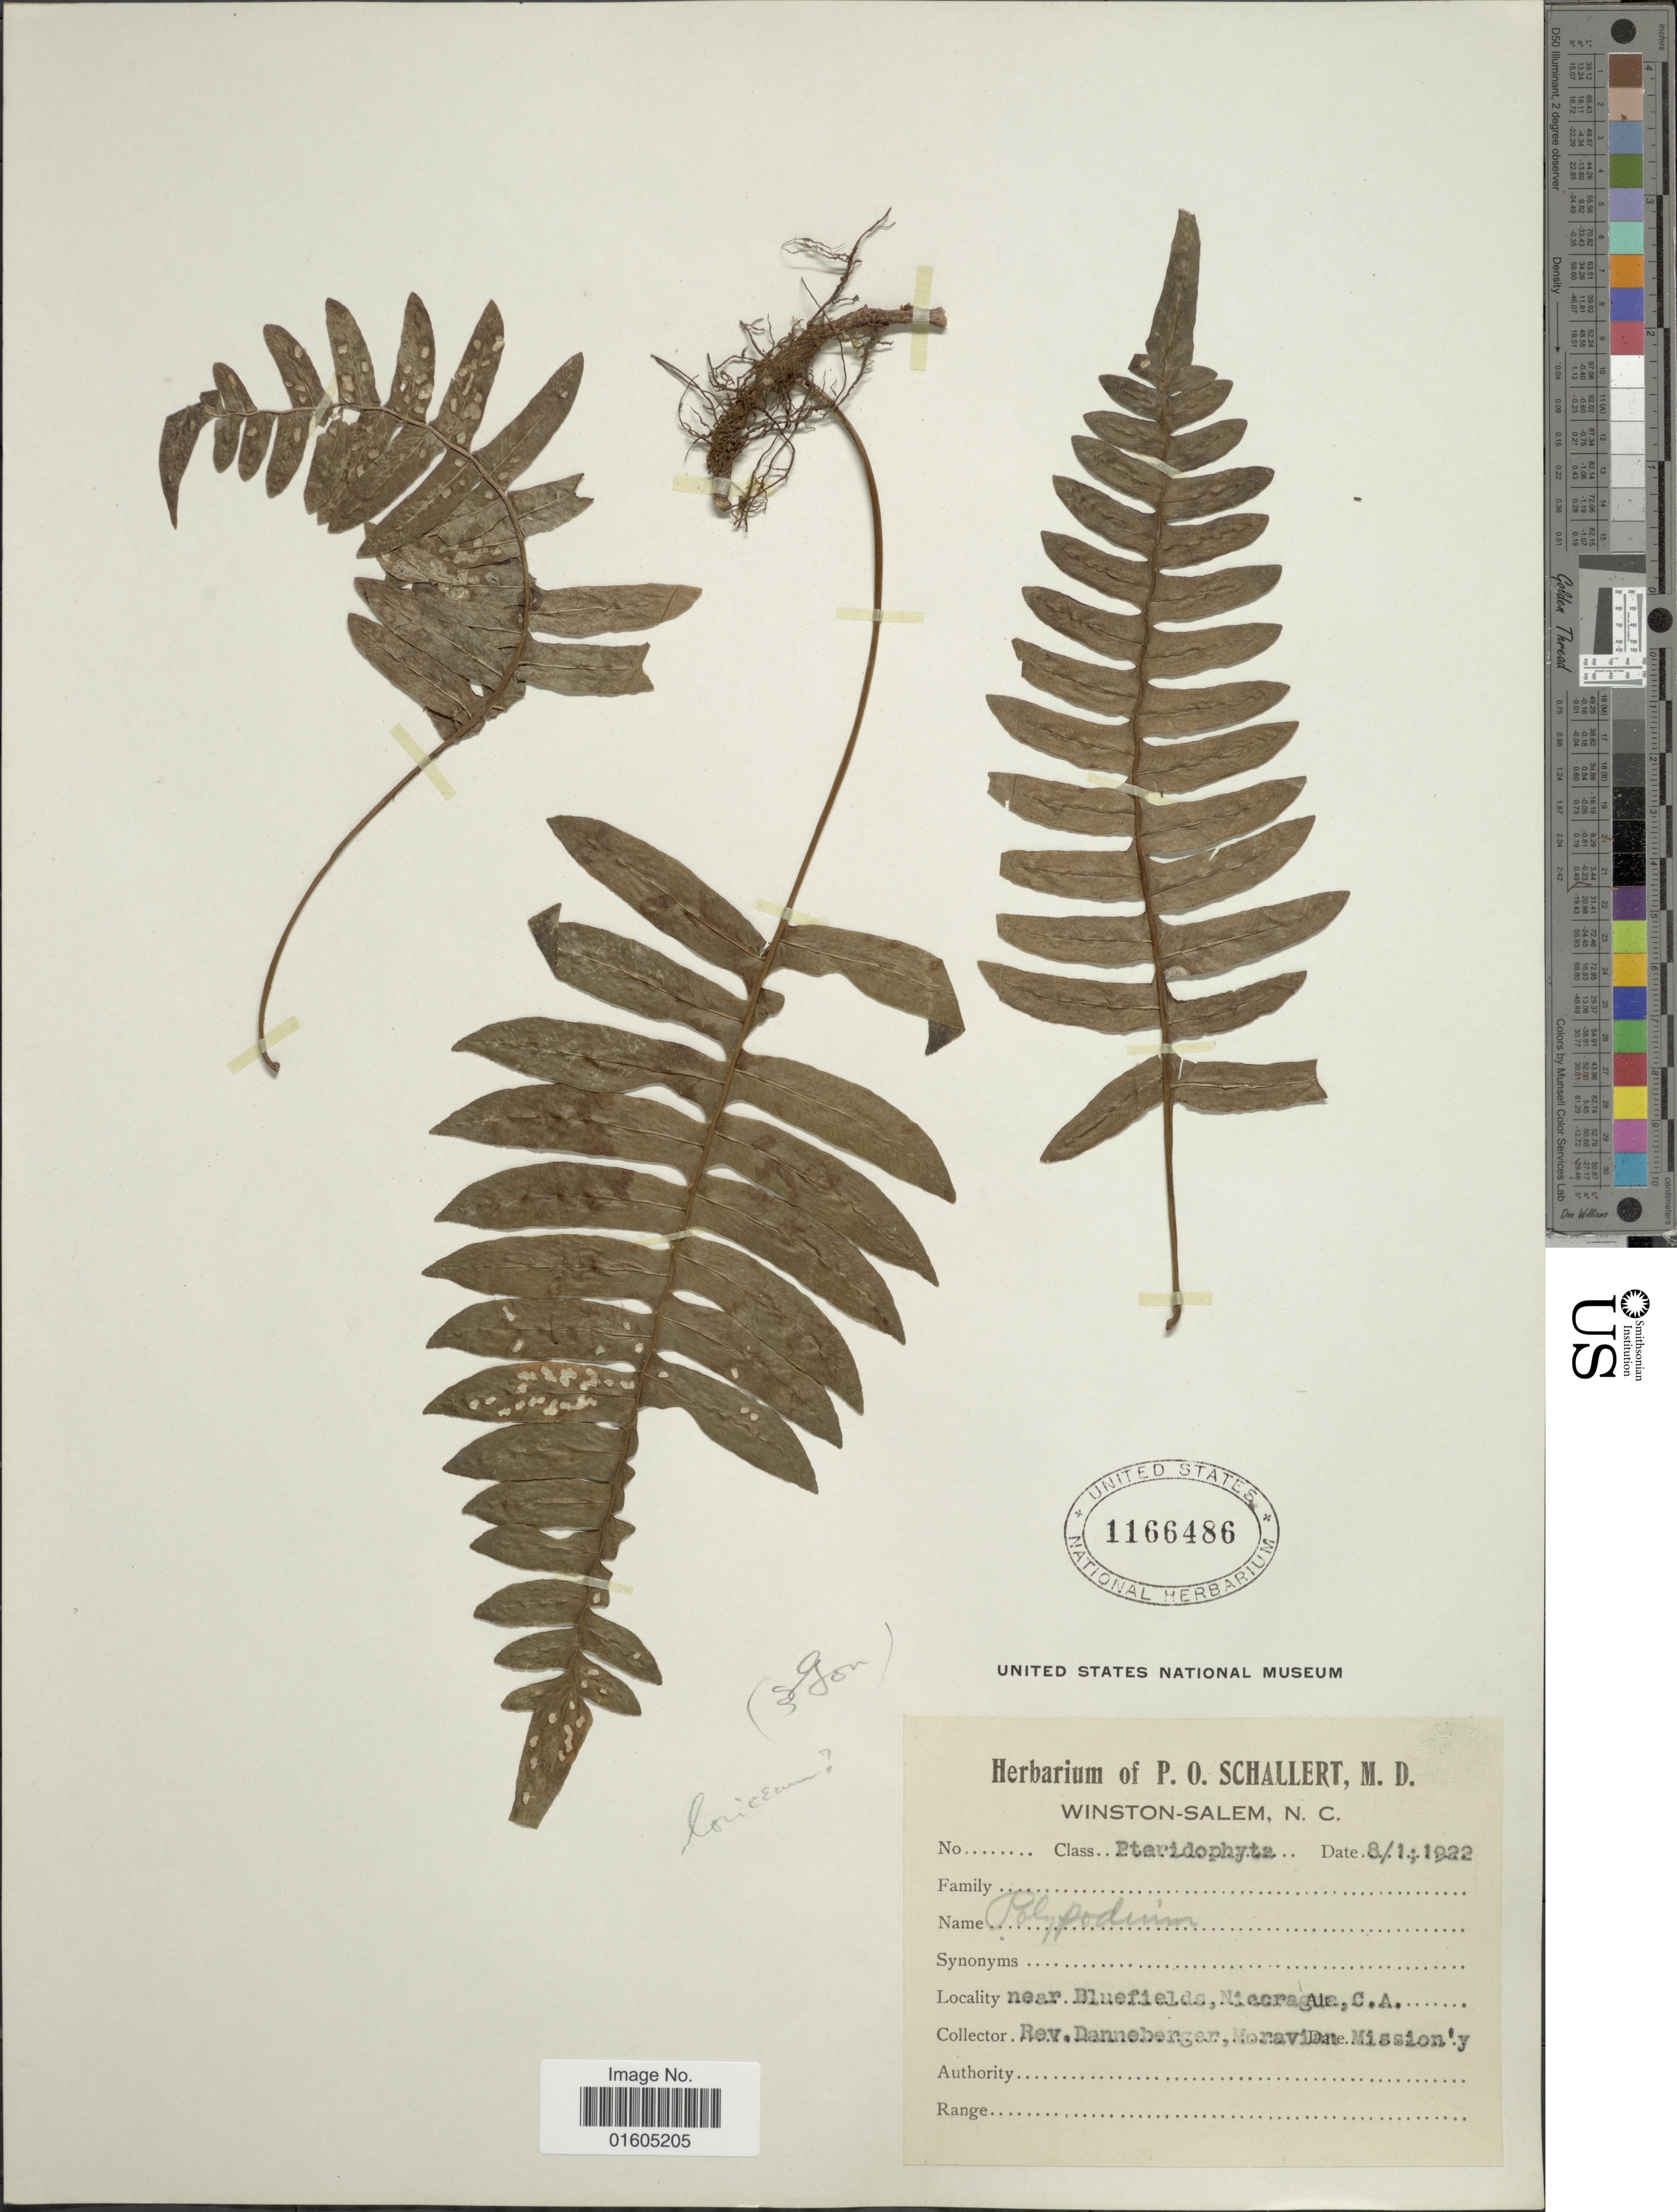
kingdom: Plantae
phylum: Tracheophyta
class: Polypodiopsida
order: Polypodiales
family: Polypodiaceae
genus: Serpocaulon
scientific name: Serpocaulon loriceum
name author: (L.) A.R. Sm.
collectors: Danneberger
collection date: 1922-01-08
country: Nicaragua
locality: Near Bluefields, Nicaragua, C. A.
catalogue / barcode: US 1166486